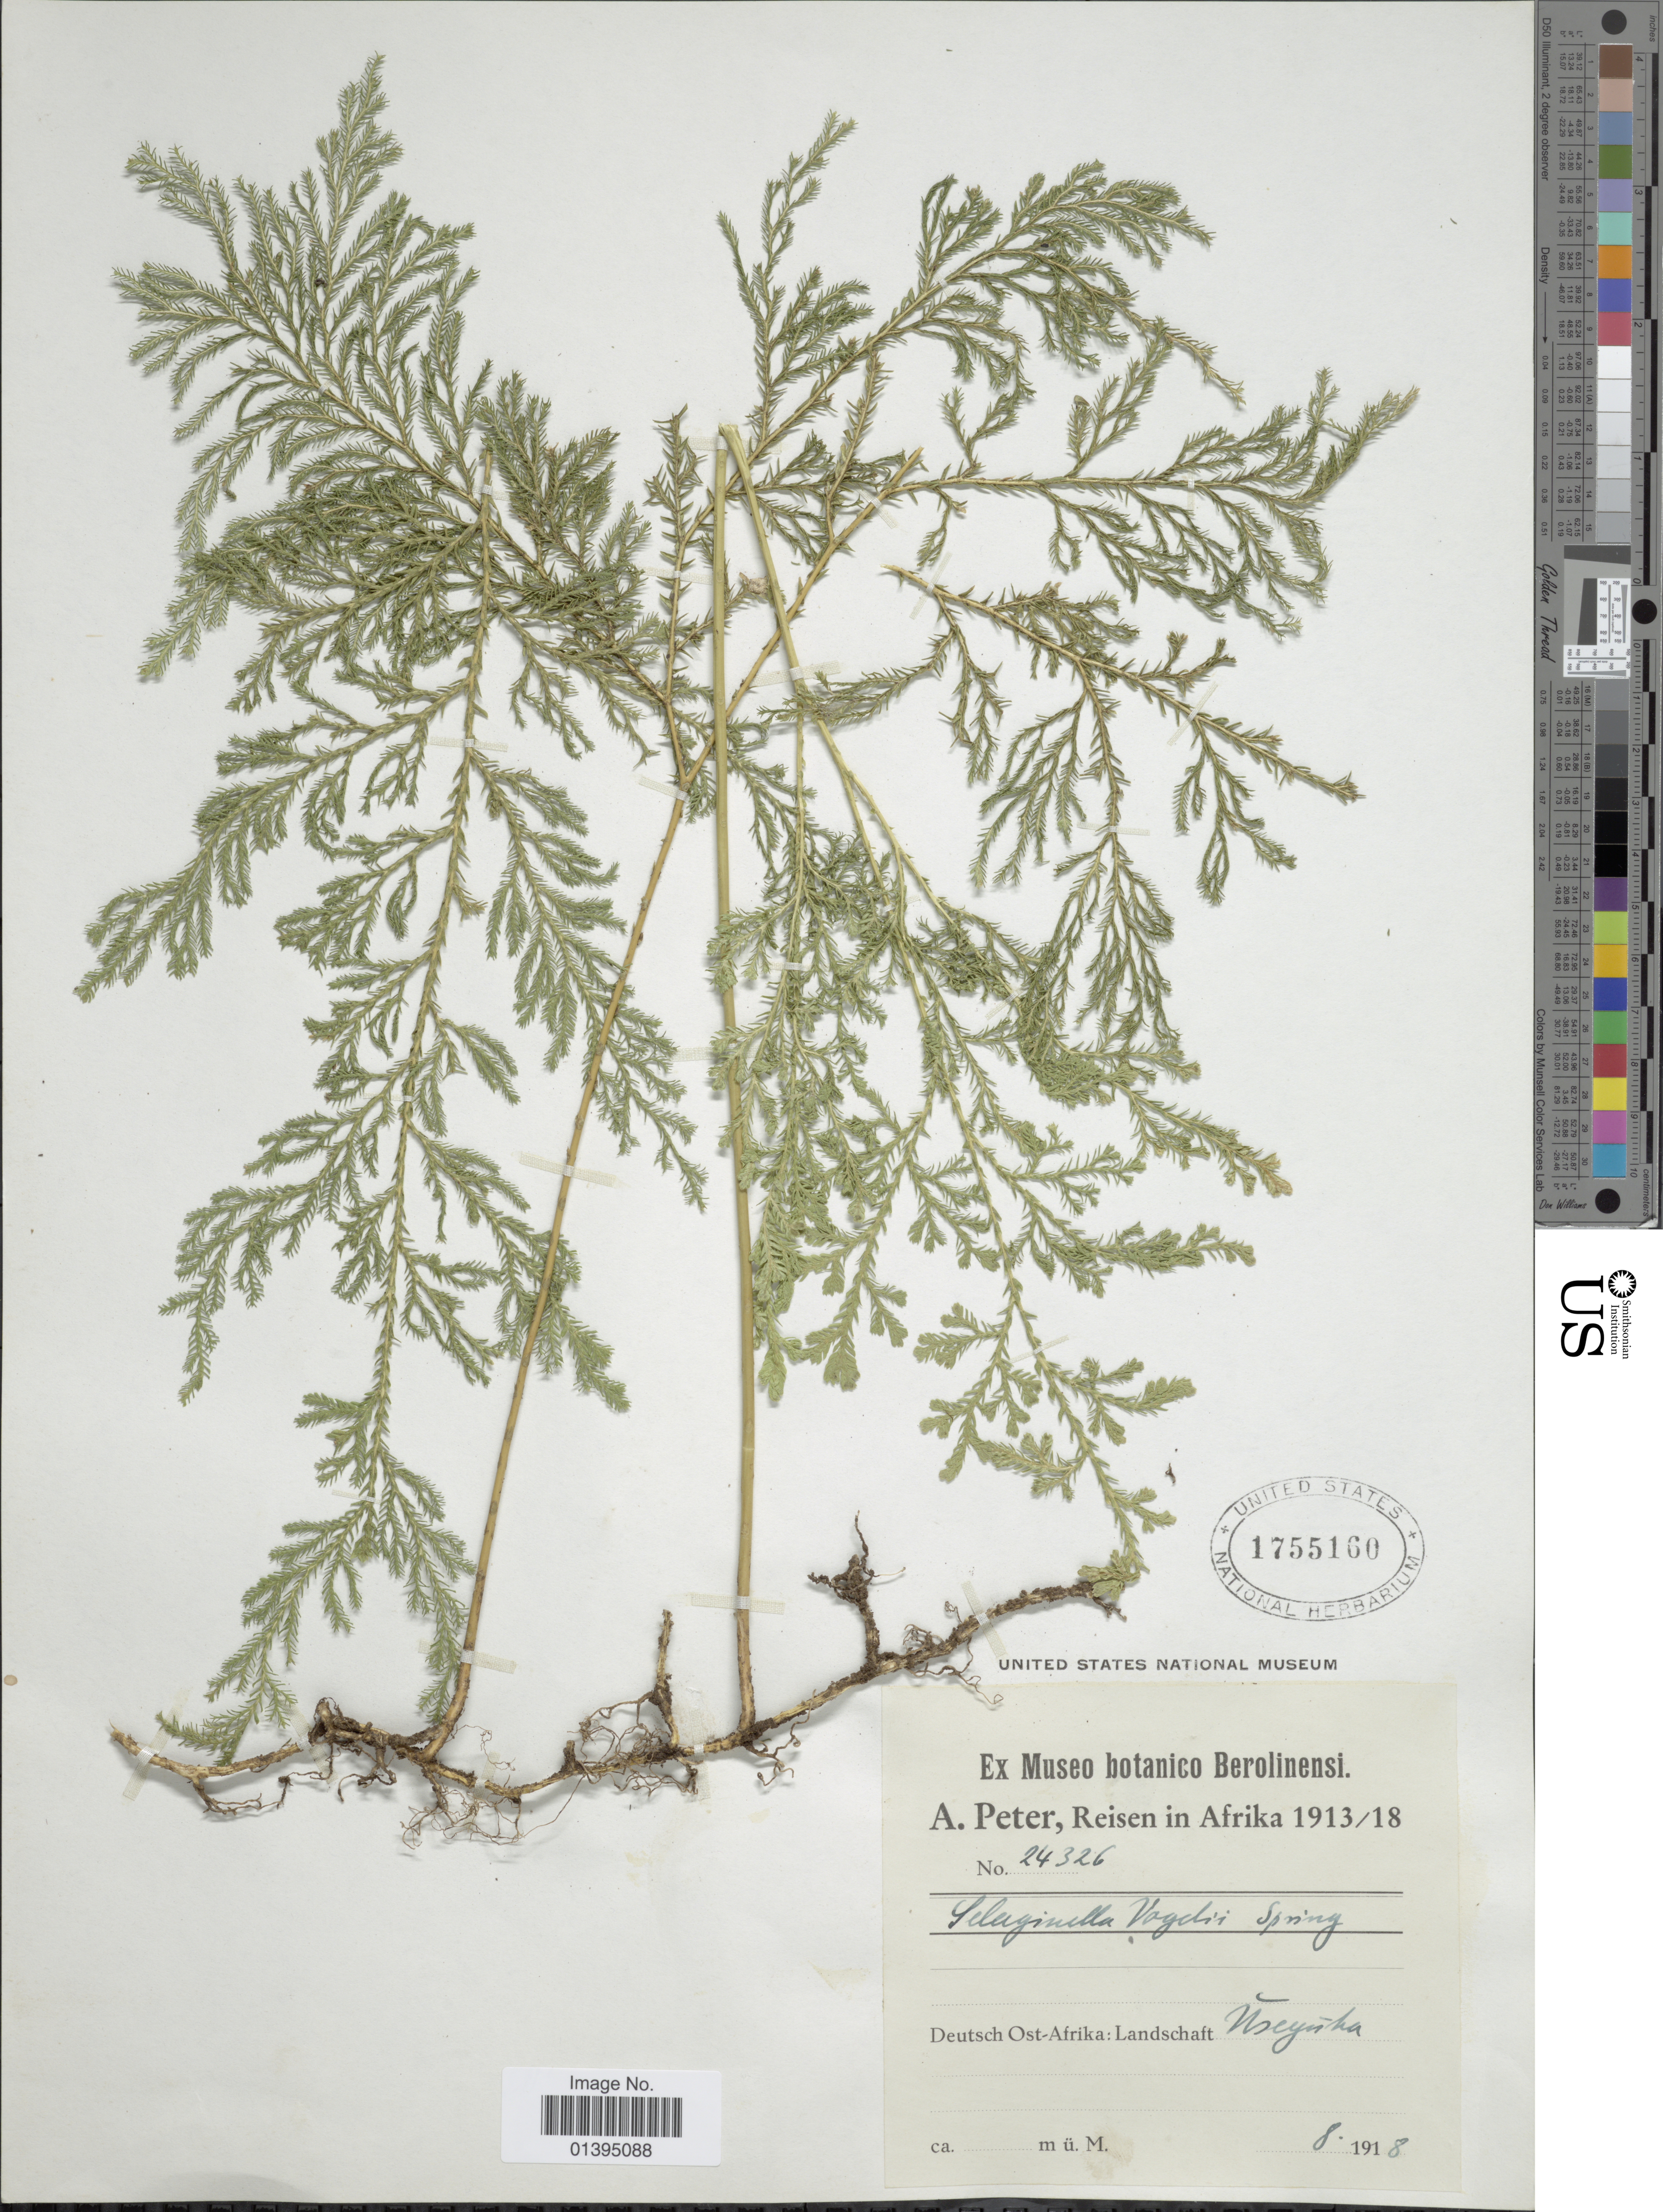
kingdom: Plantae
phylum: Tracheophyta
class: Lycopodiopsida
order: Selaginellales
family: Selaginellaceae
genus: Selaginella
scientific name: Selaginella vogelii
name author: Spring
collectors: A. Peter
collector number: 24326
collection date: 1918-08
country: Tanzania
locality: Deutsch Ost-Afrika: Landschaft Useguha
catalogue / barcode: US 1755160